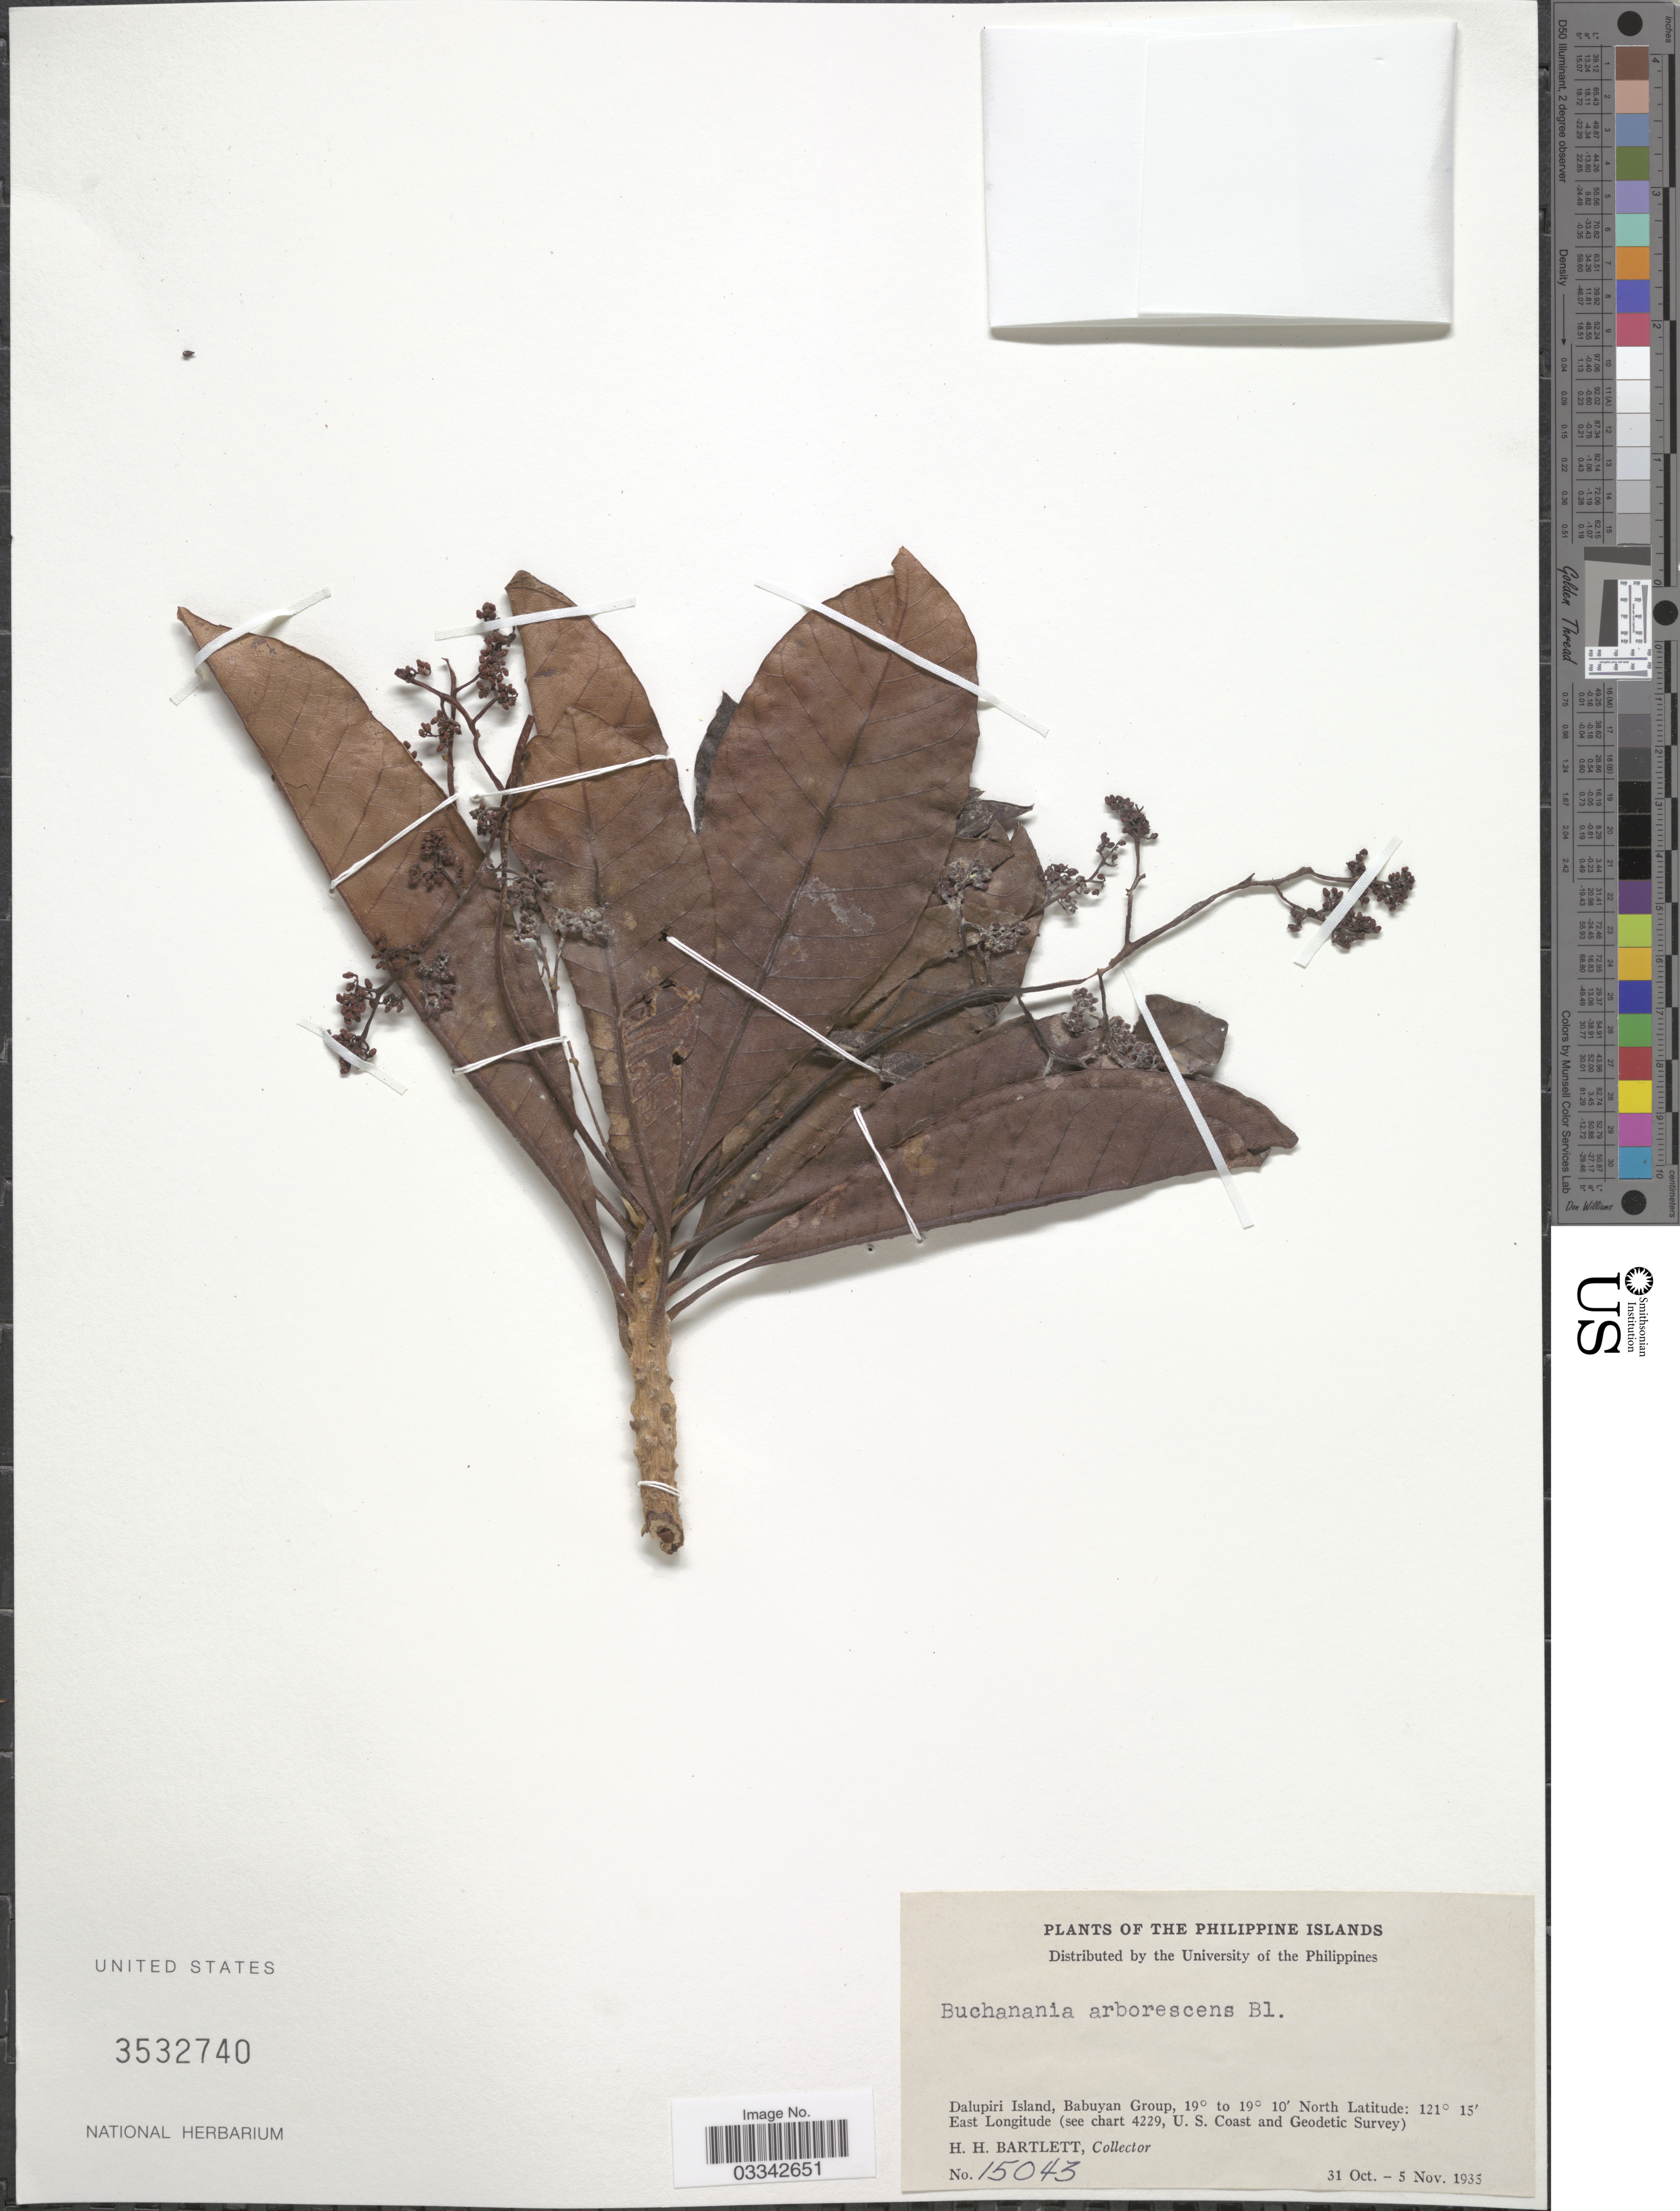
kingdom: Plantae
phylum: Tracheophyta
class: Magnoliopsida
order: Sapindales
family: Anacardiaceae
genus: Buchanania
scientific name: Buchanania arborescens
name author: (Blume) Blume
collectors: H. H. Bartlett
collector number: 15043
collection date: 1935-10-31/1935-11-05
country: Philippines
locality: The Philippine Islands. Dalupiri Island, Babuyan Group.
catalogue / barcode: US 3532740